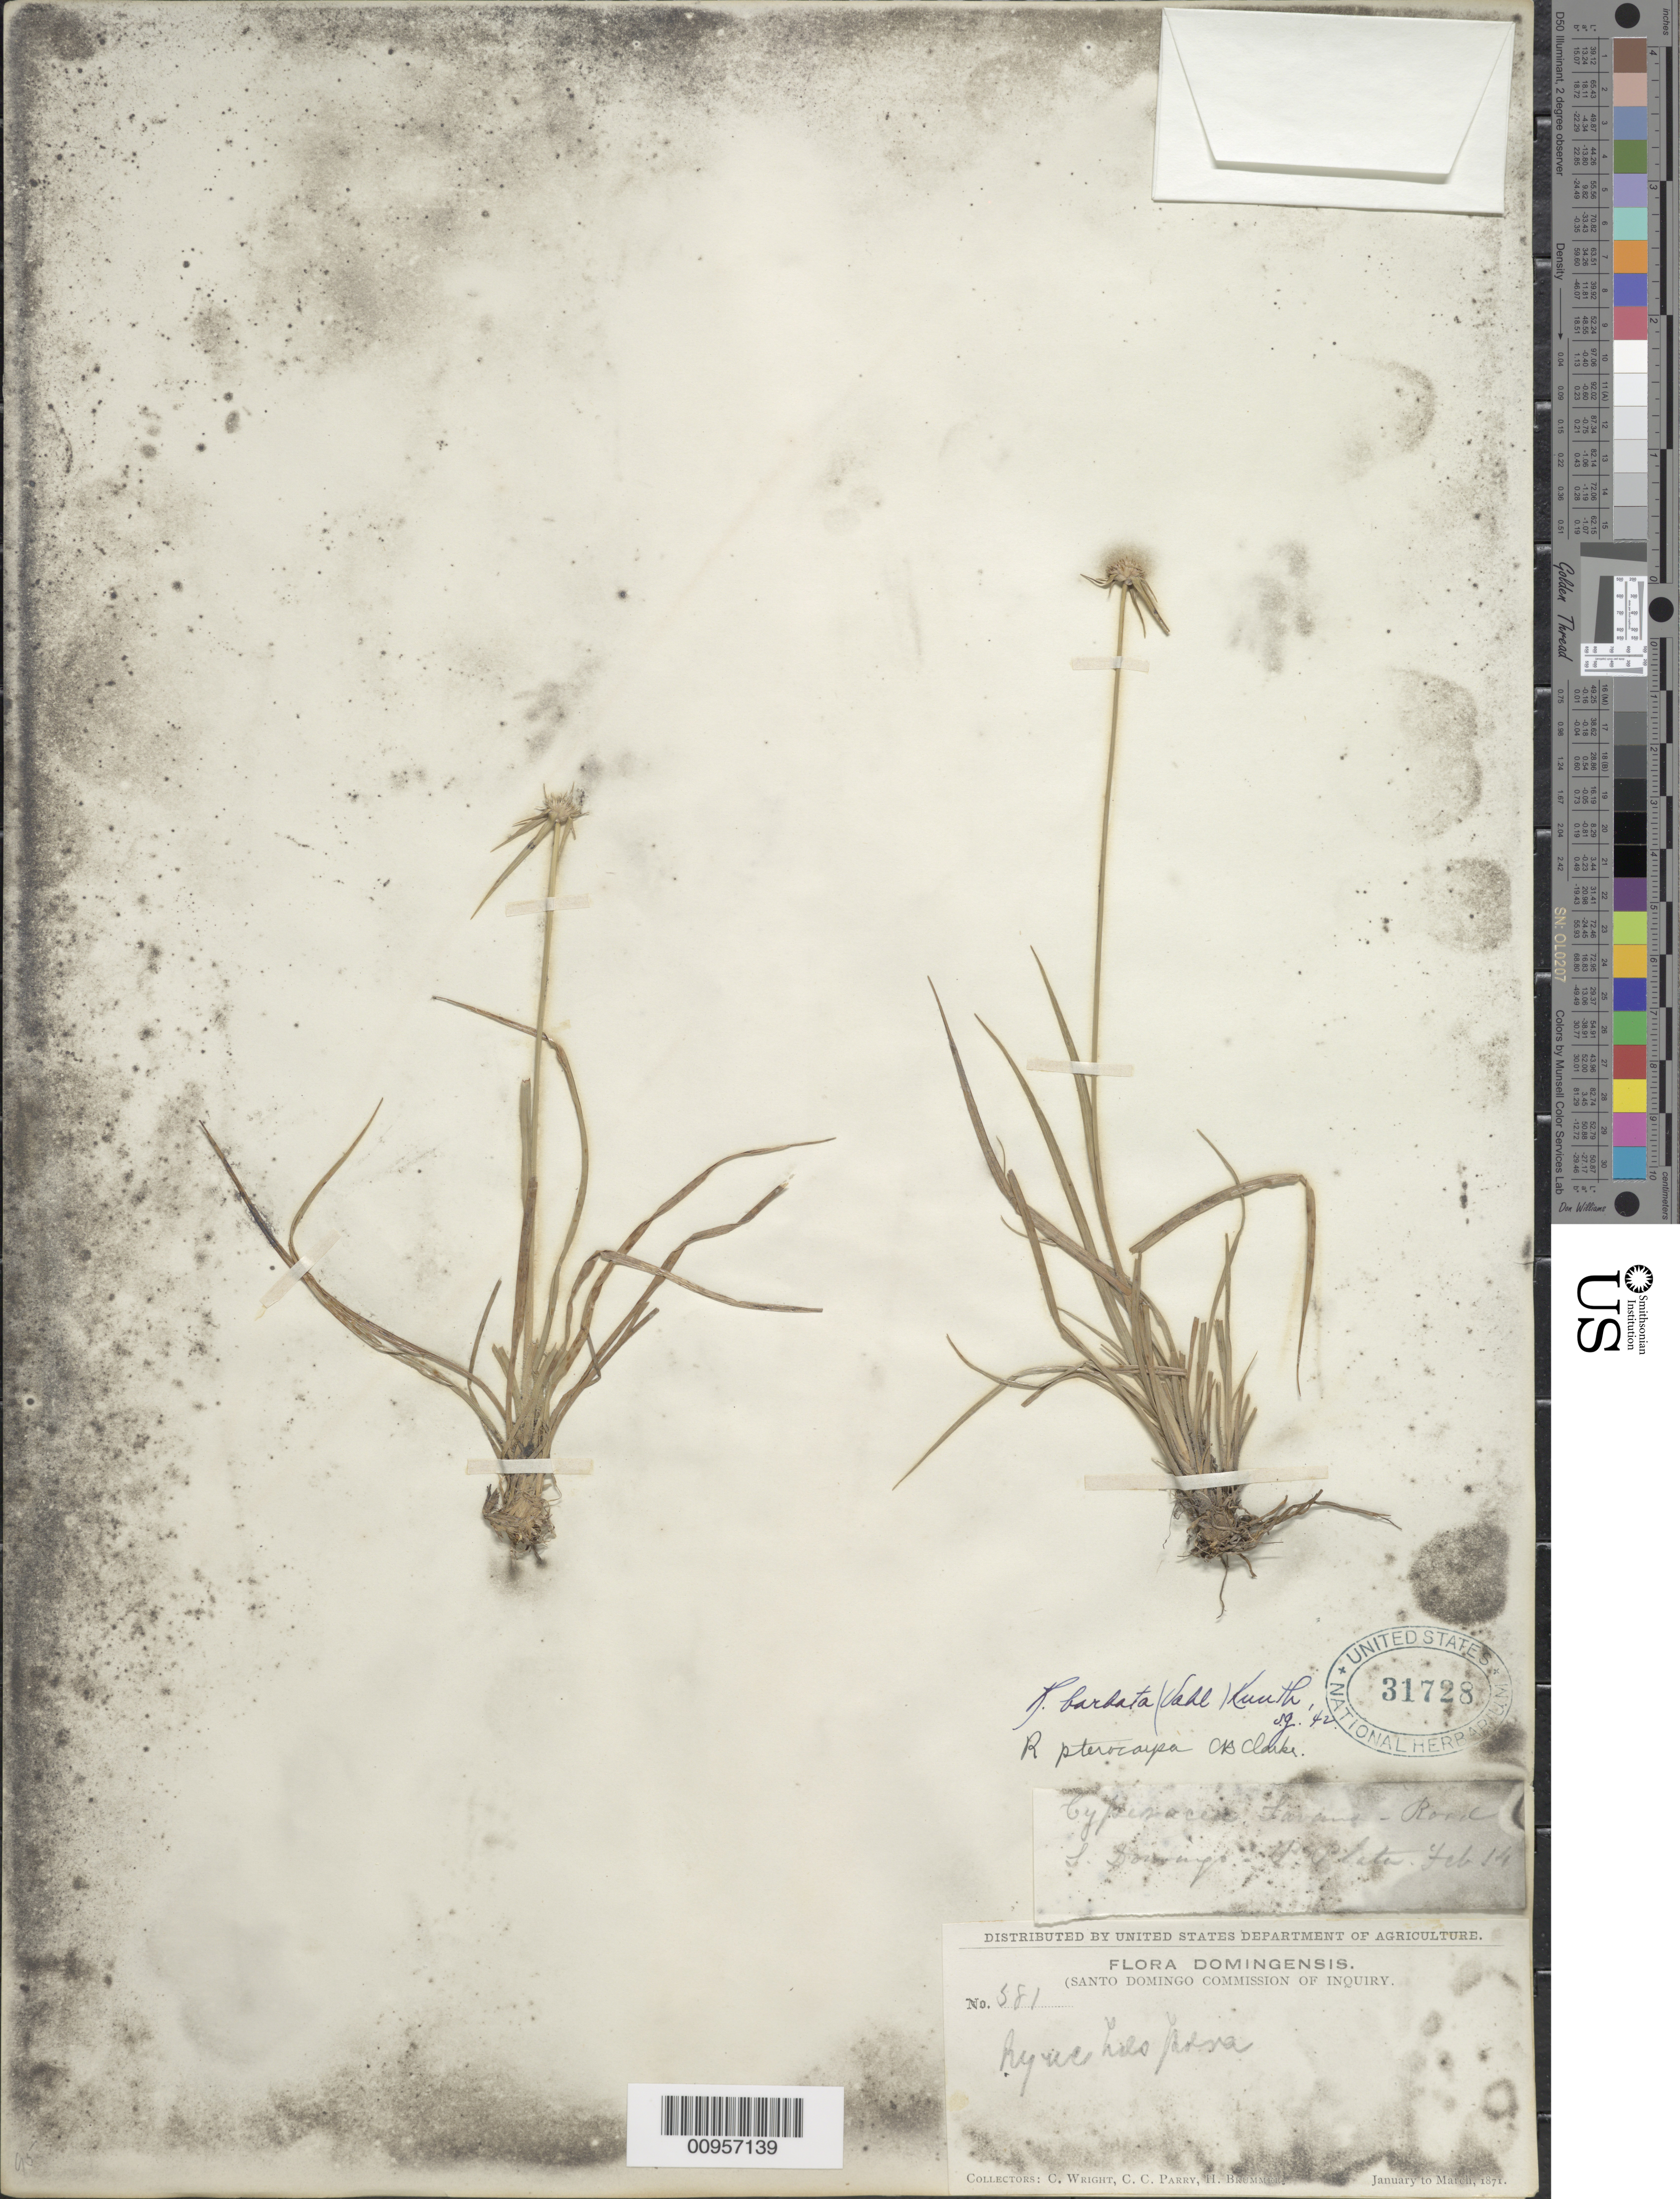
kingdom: Plantae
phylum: Tracheophyta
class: Liliopsida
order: Poales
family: Cyperaceae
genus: Rhynchospora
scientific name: Rhynchospora barbata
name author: (Vahl) Kunth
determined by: Alves, K.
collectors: C. Wright, C. C. Parry & H. Brummel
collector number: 581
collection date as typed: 14 Feb 1871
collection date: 1871-02-14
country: Dominican Republic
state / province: Puerto Plata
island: Hispaniola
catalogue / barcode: US 31728